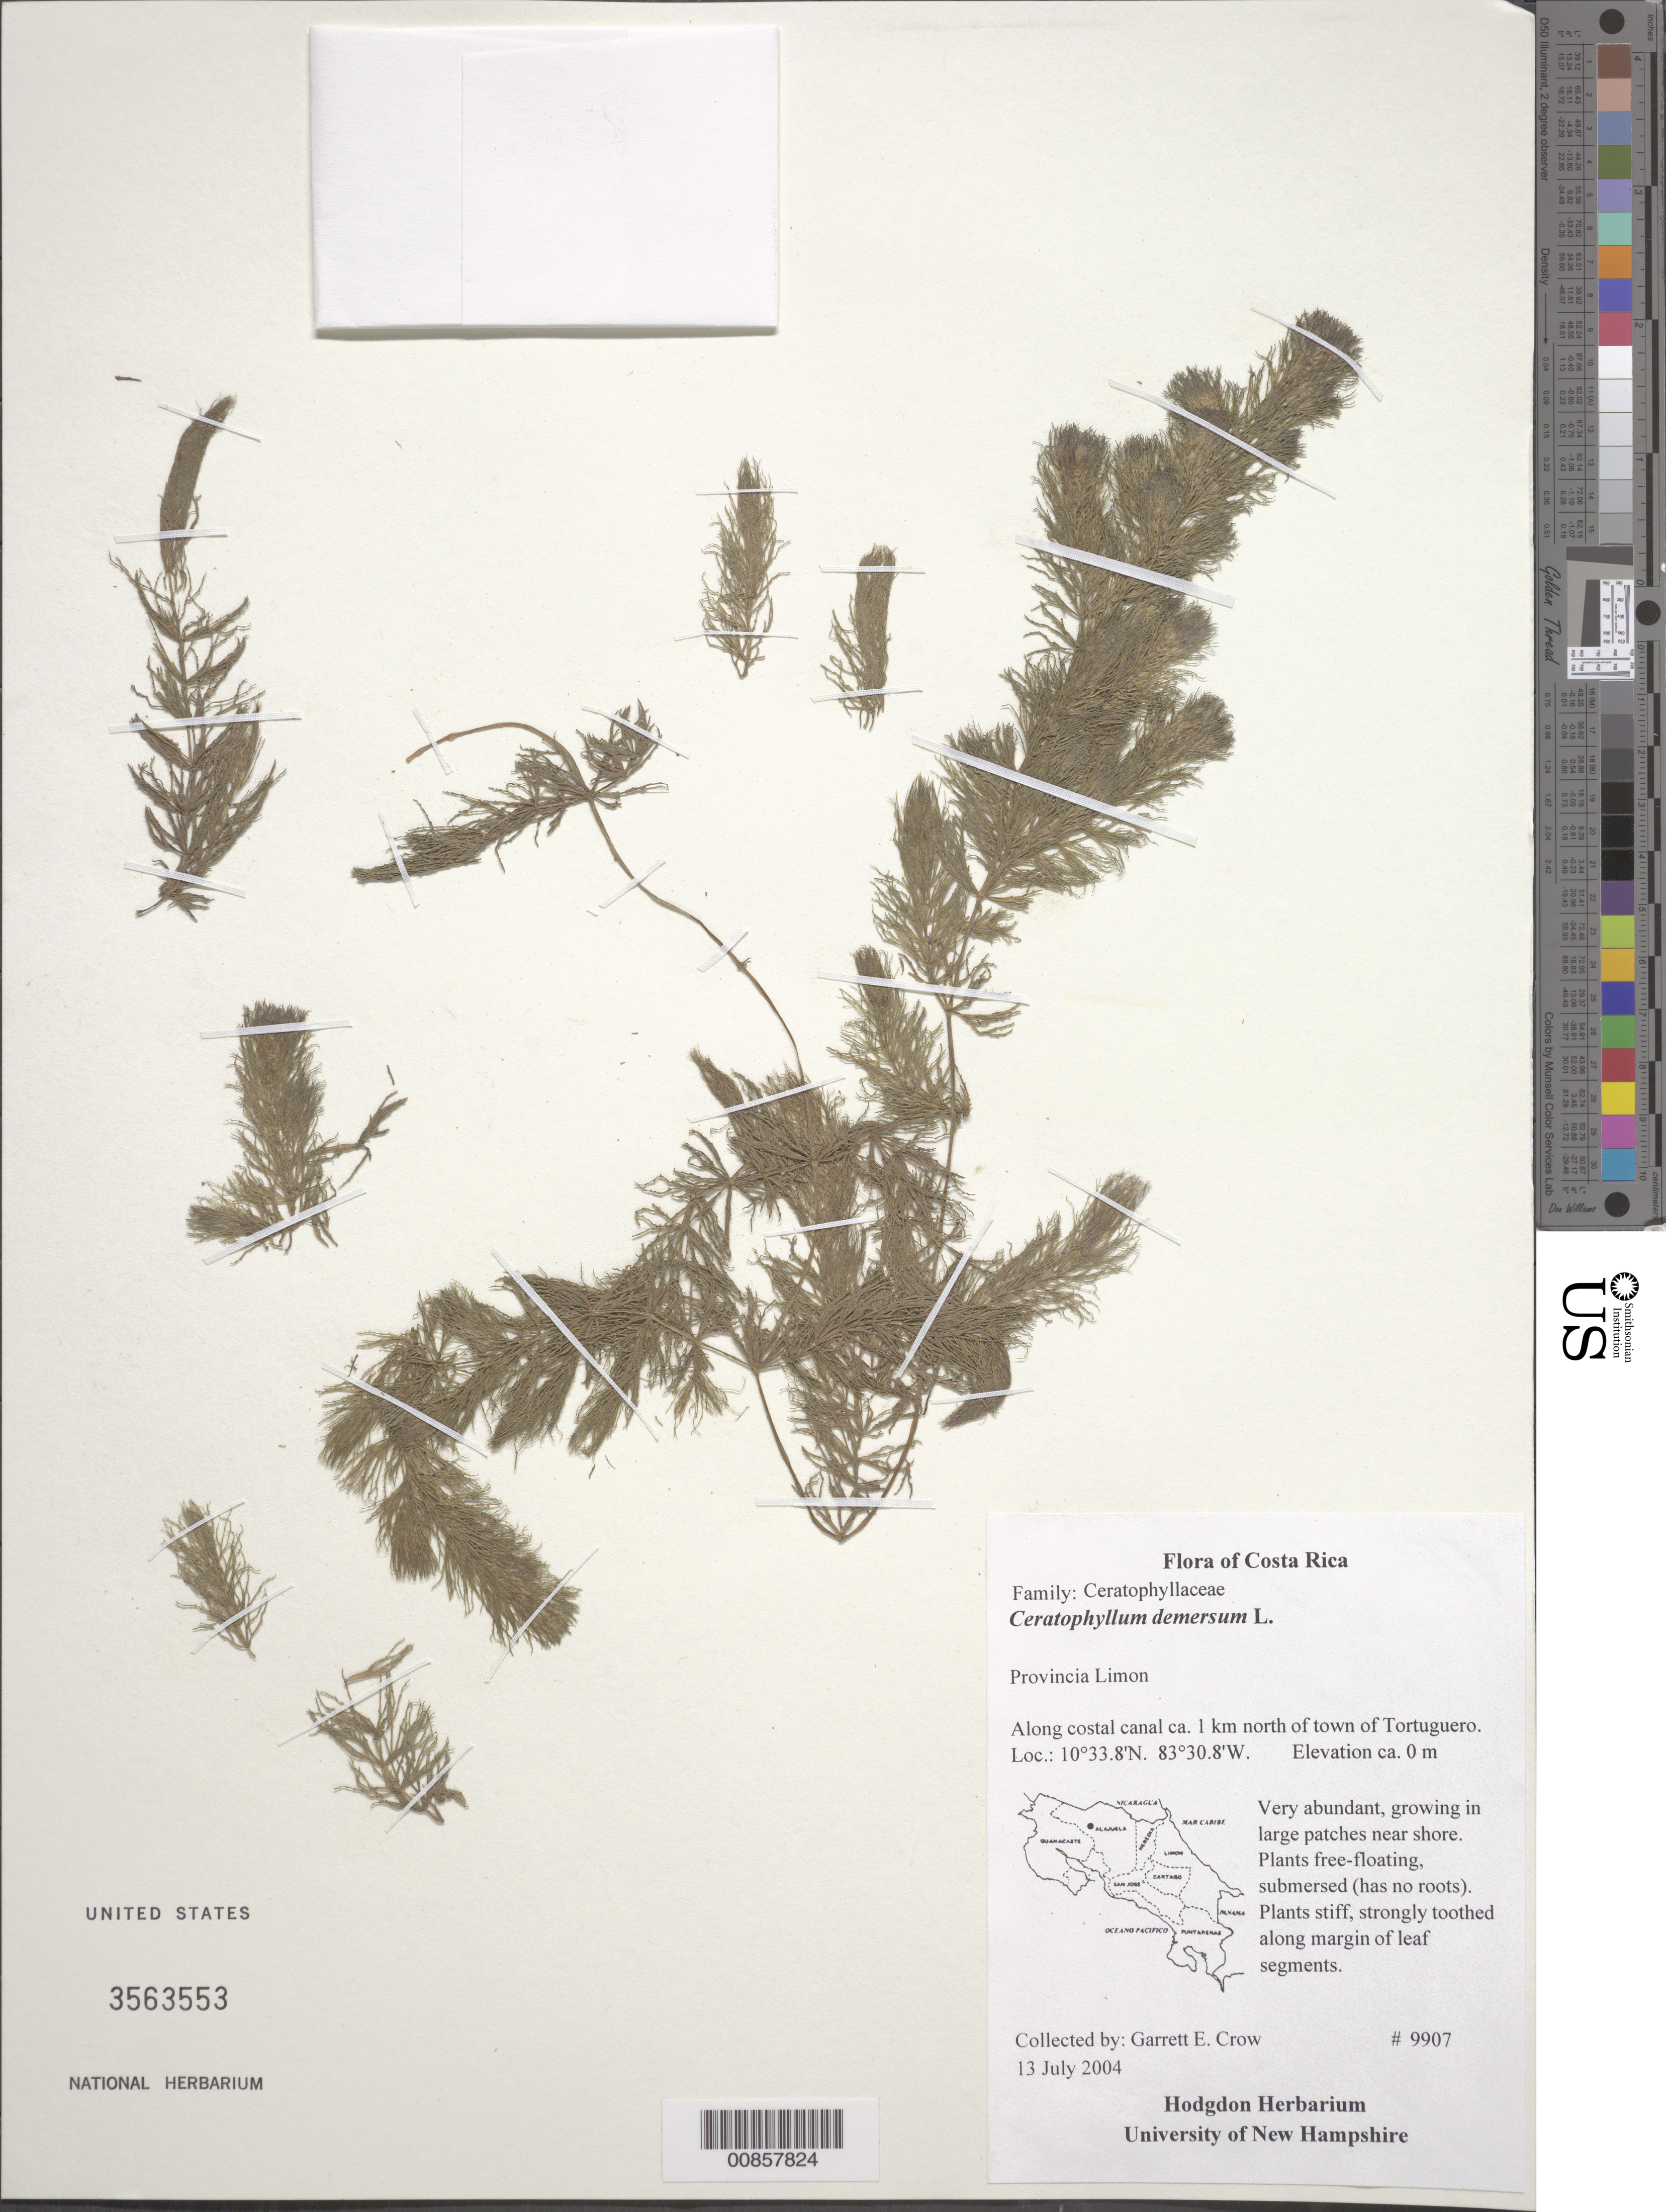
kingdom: Plantae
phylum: Tracheophyta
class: Magnoliopsida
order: Ceratophyllales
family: Ceratophyllaceae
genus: Ceratophyllum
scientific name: Ceratophyllum demersum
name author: L.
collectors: G. E. Crow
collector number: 9907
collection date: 2004-07-13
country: Costa Rica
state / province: Limon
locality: Along coastal canal ca. 1 km N of Tortuguero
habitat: Free-floating, submersed, near shore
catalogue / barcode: US 3563553